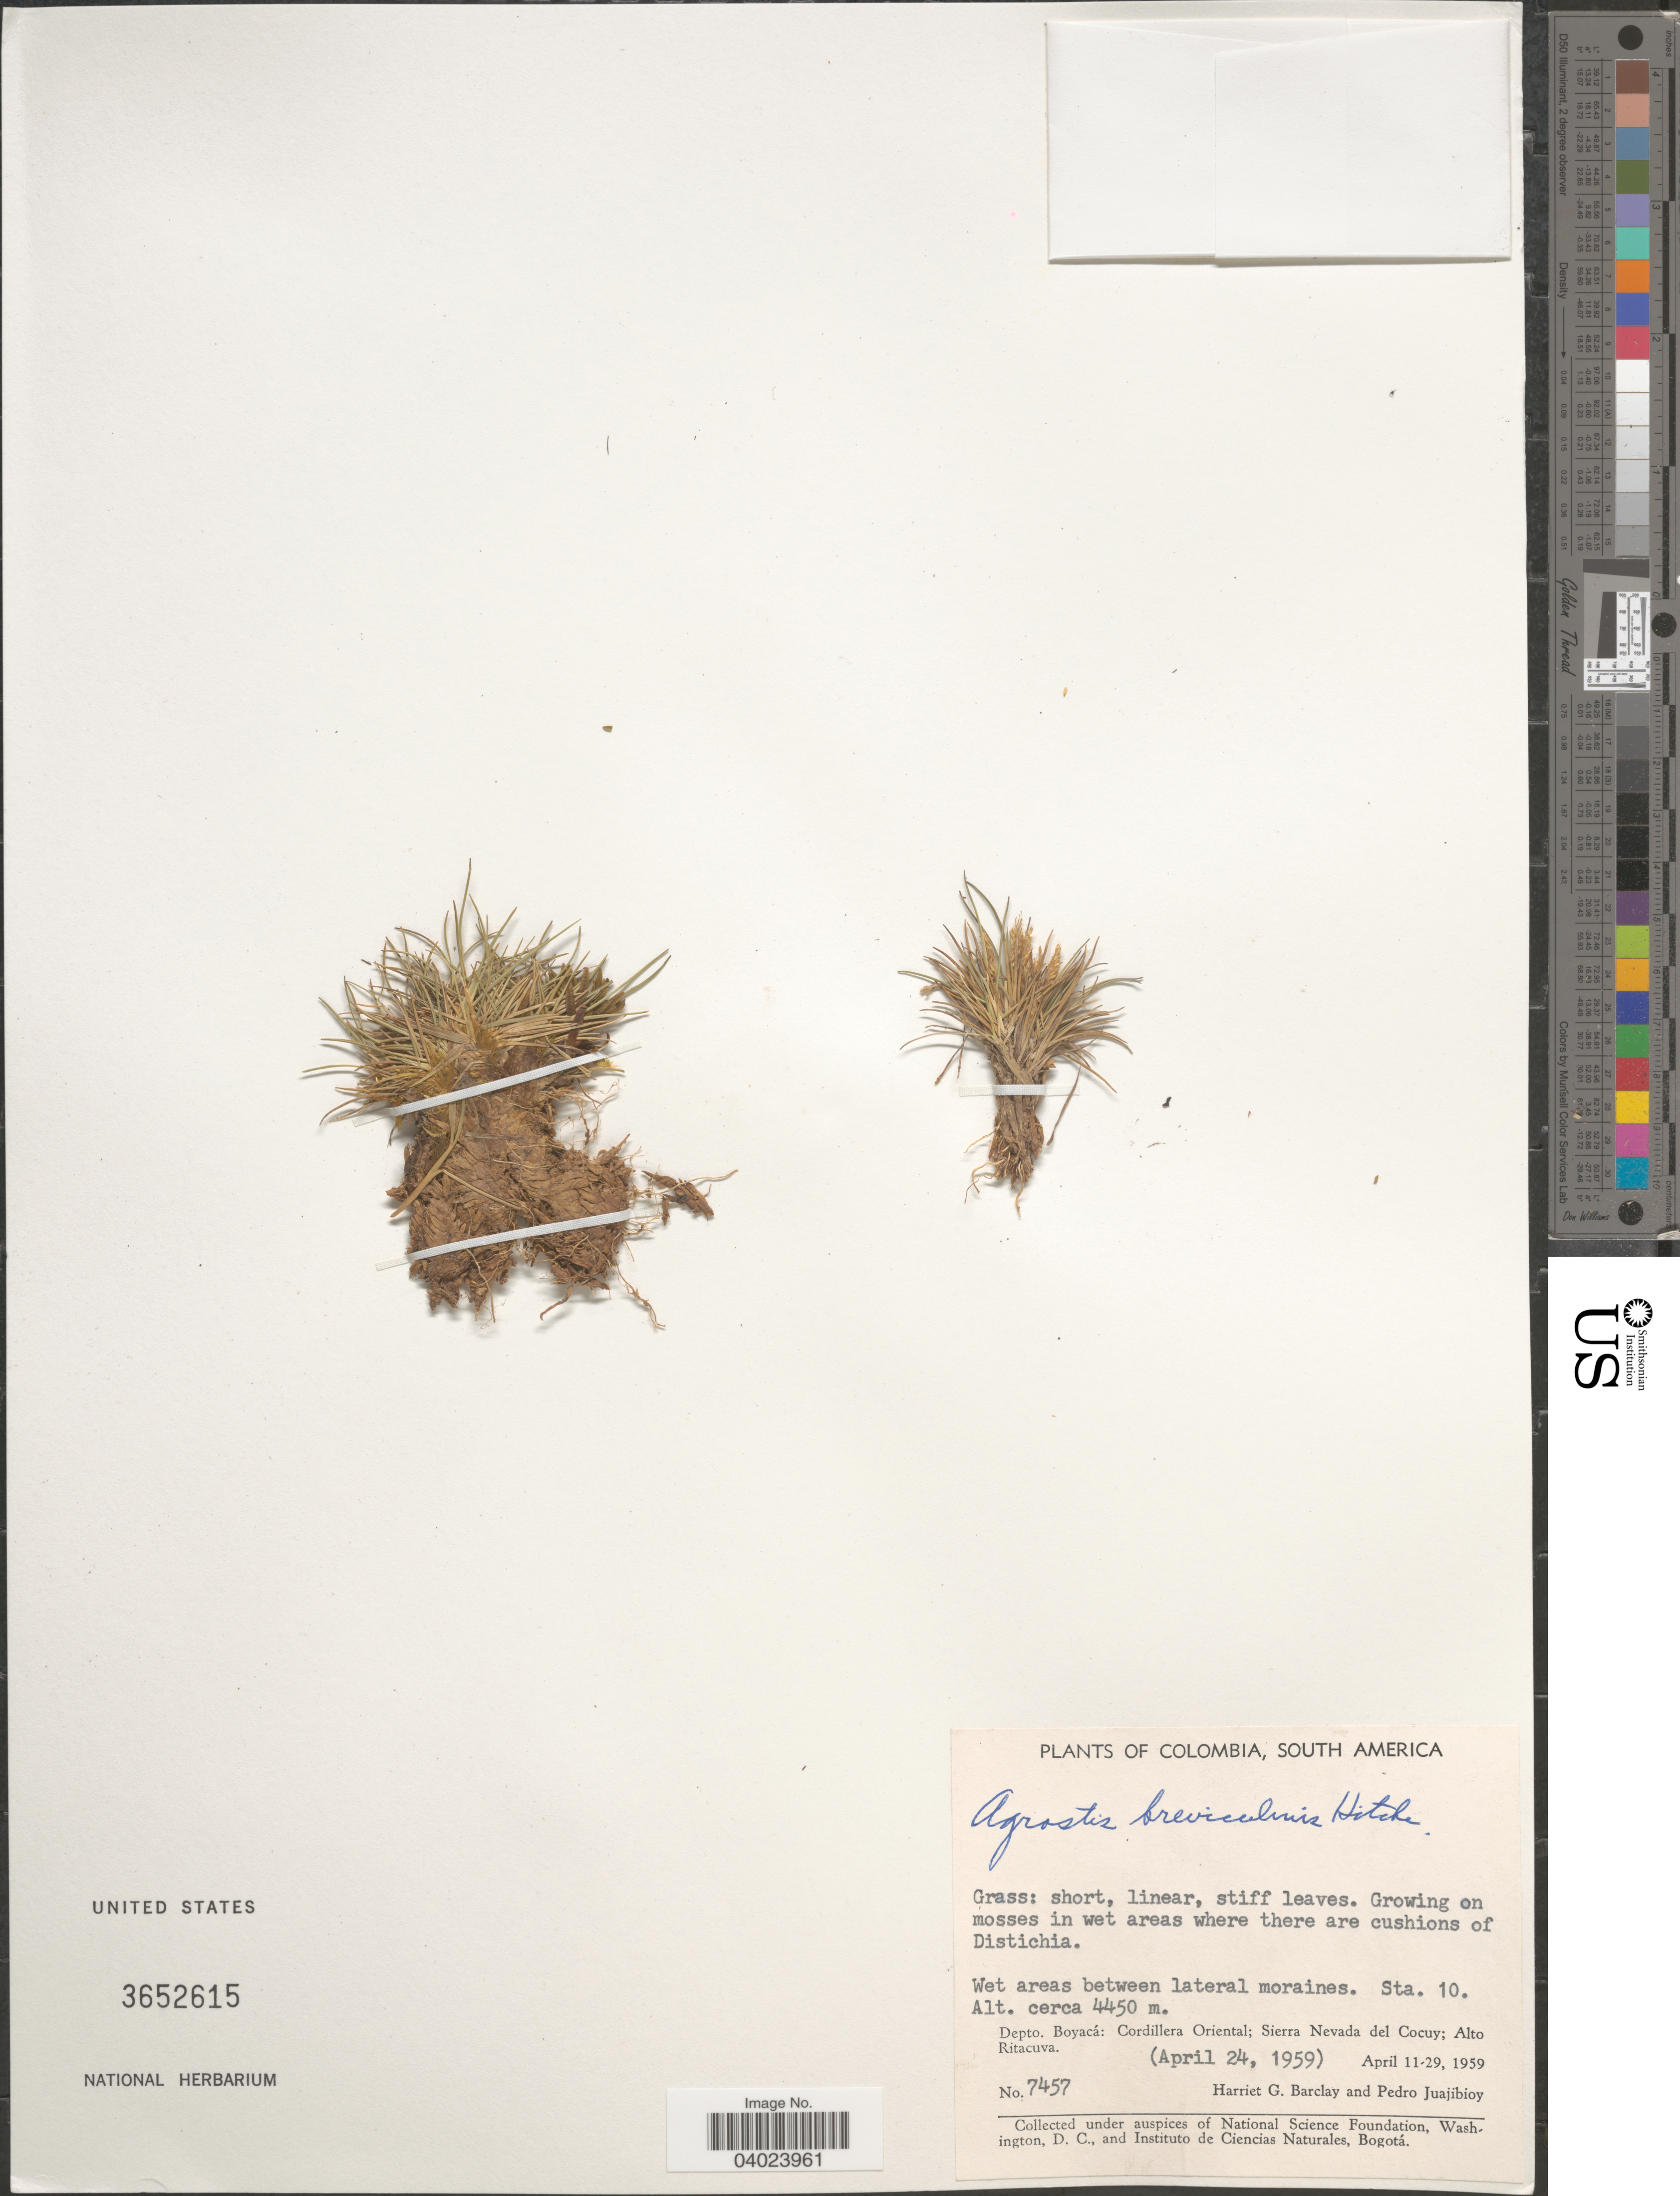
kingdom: Plantae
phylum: Tracheophyta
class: Liliopsida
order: Poales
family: Poaceae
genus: Agrostis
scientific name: Agrostis breviculmis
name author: Hitchc.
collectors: H. G. Barclay & P. Juajibioy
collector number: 7457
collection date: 1959-04-24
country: Colombia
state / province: Boyacá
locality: Sta. 10. Depto. Boyacá: Cordillera Oriental; Sierra Nevada del Cocuy; Alto Ritacuva.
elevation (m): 4450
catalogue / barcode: US 3652615